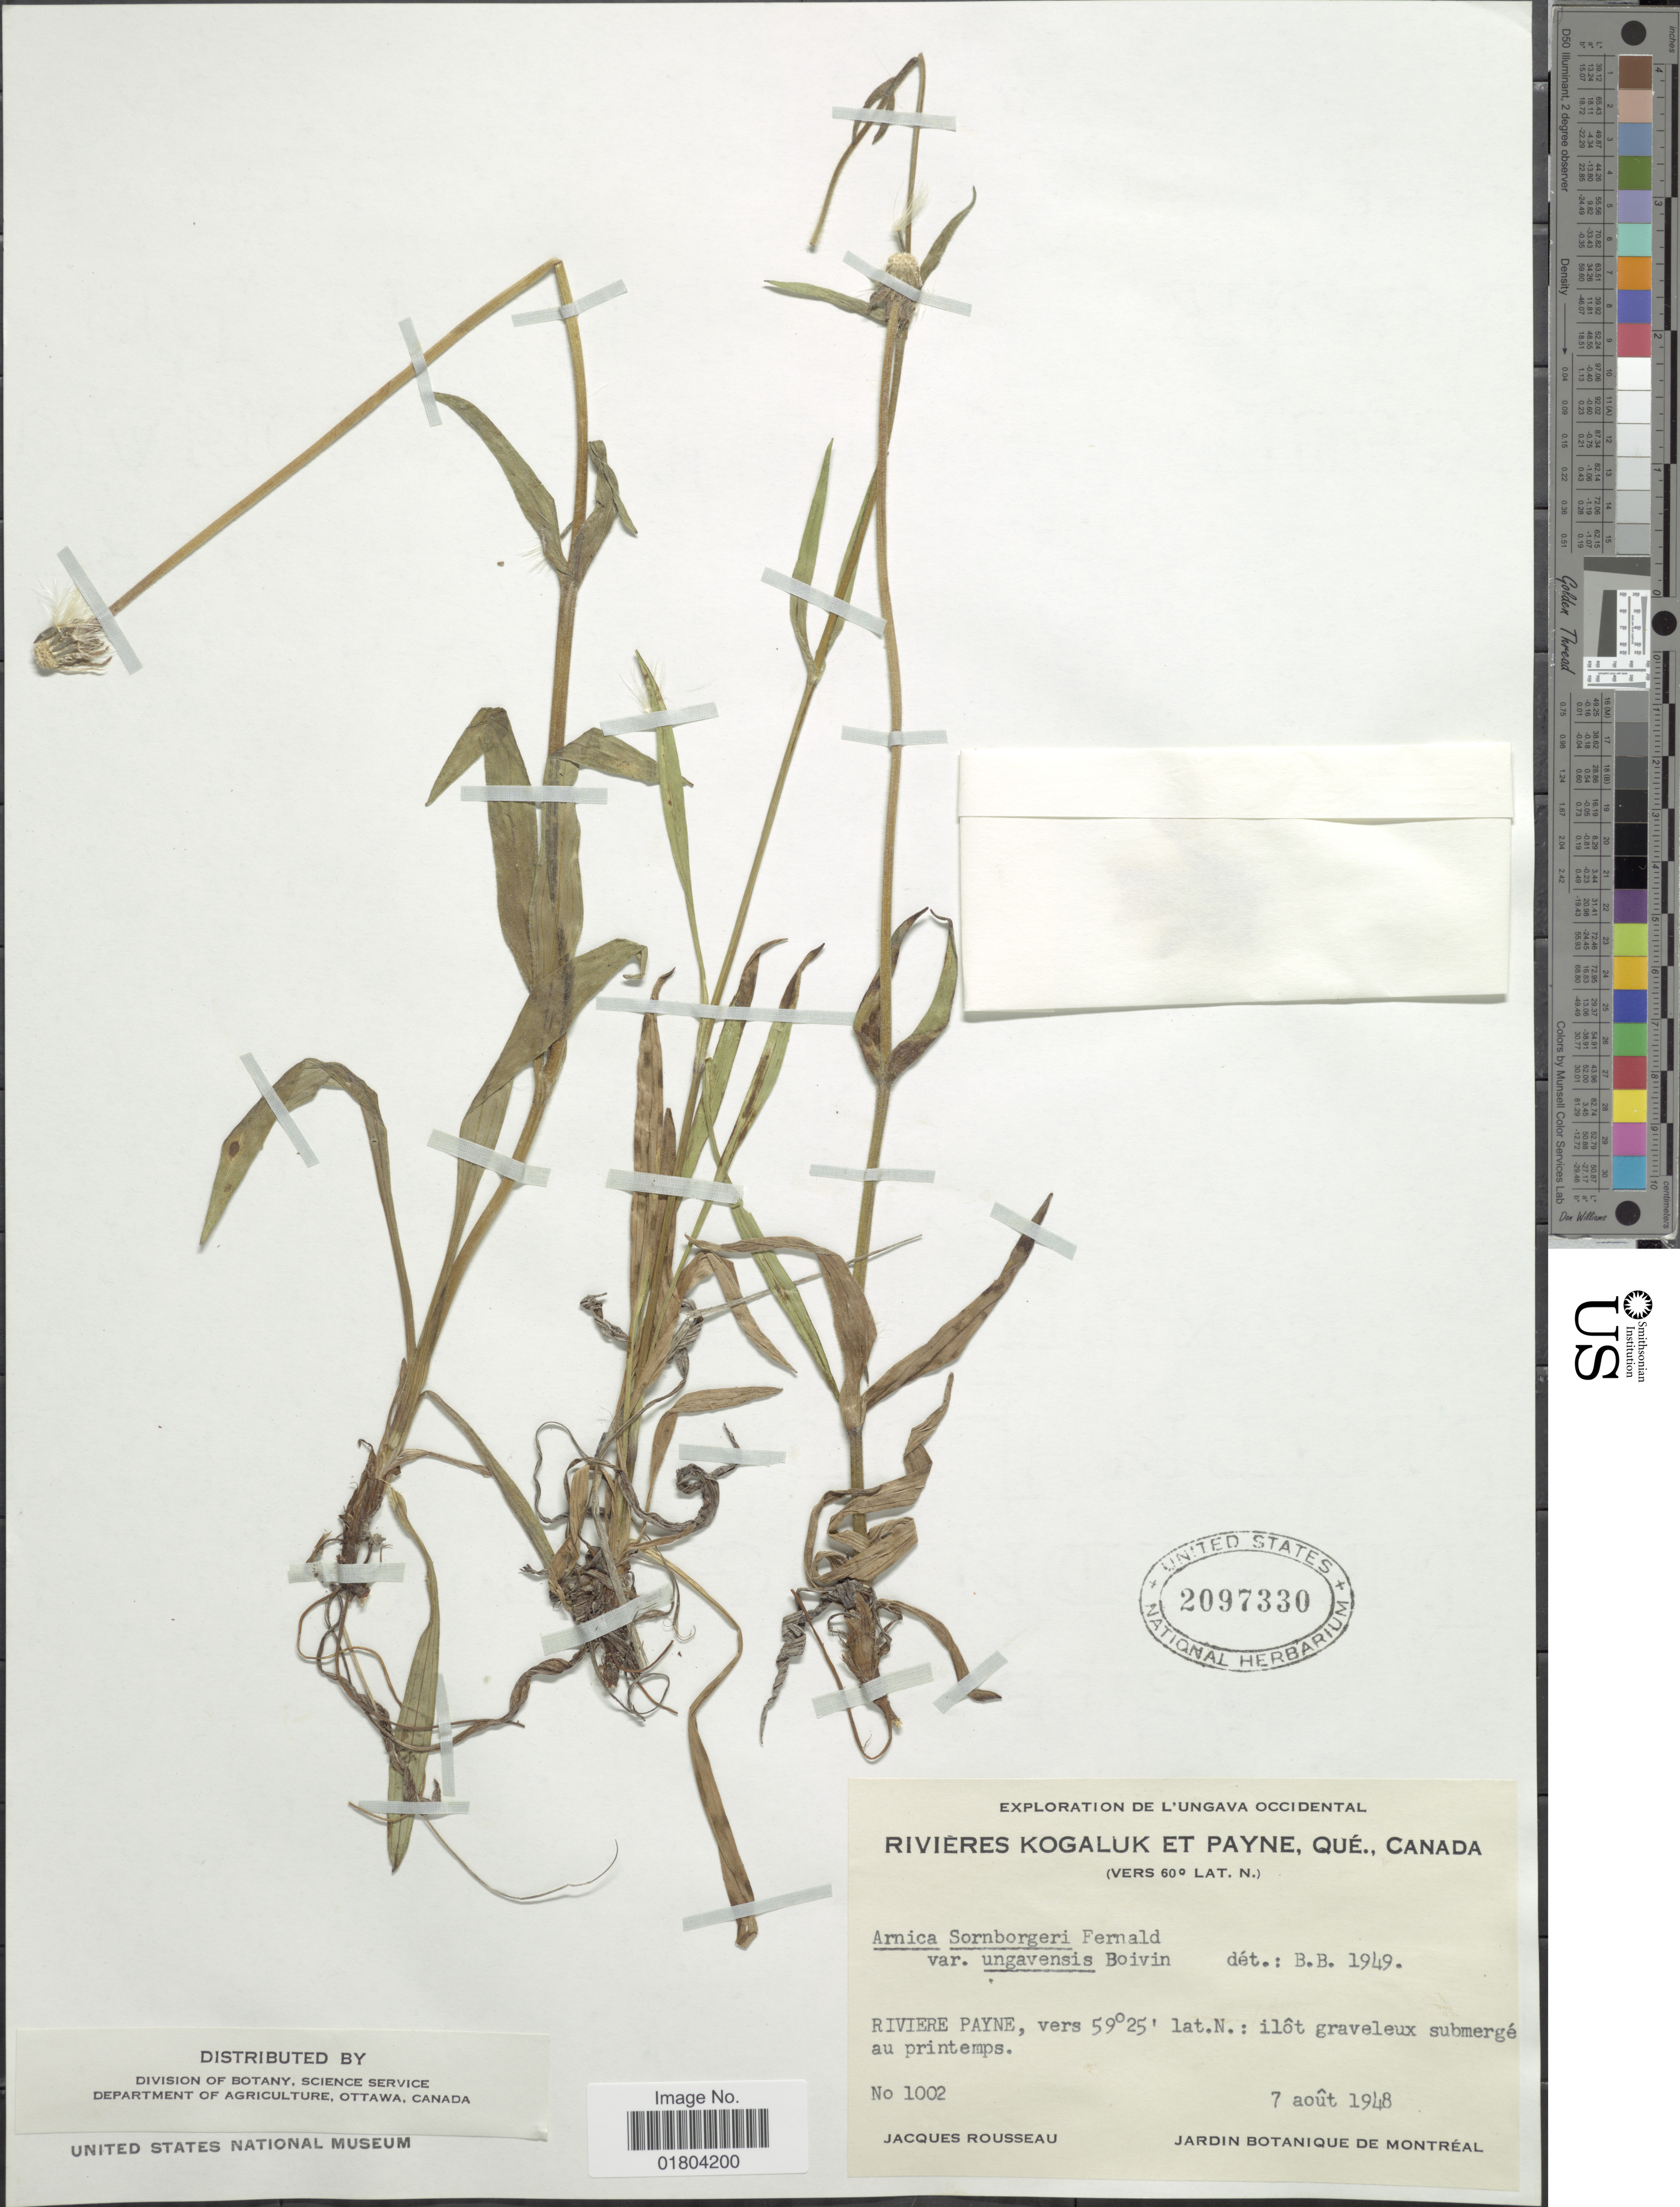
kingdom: Plantae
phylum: Tracheophyta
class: Magnoliopsida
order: Asterales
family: Asteraceae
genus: Arnica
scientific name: Arnica sororia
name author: Greene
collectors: J. Rosseau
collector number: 1002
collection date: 1948-08-07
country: Canada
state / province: Quebec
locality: Rivieres Kogaluk et Payne, Riviere Payne; Riviere Payne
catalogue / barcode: US 2097330